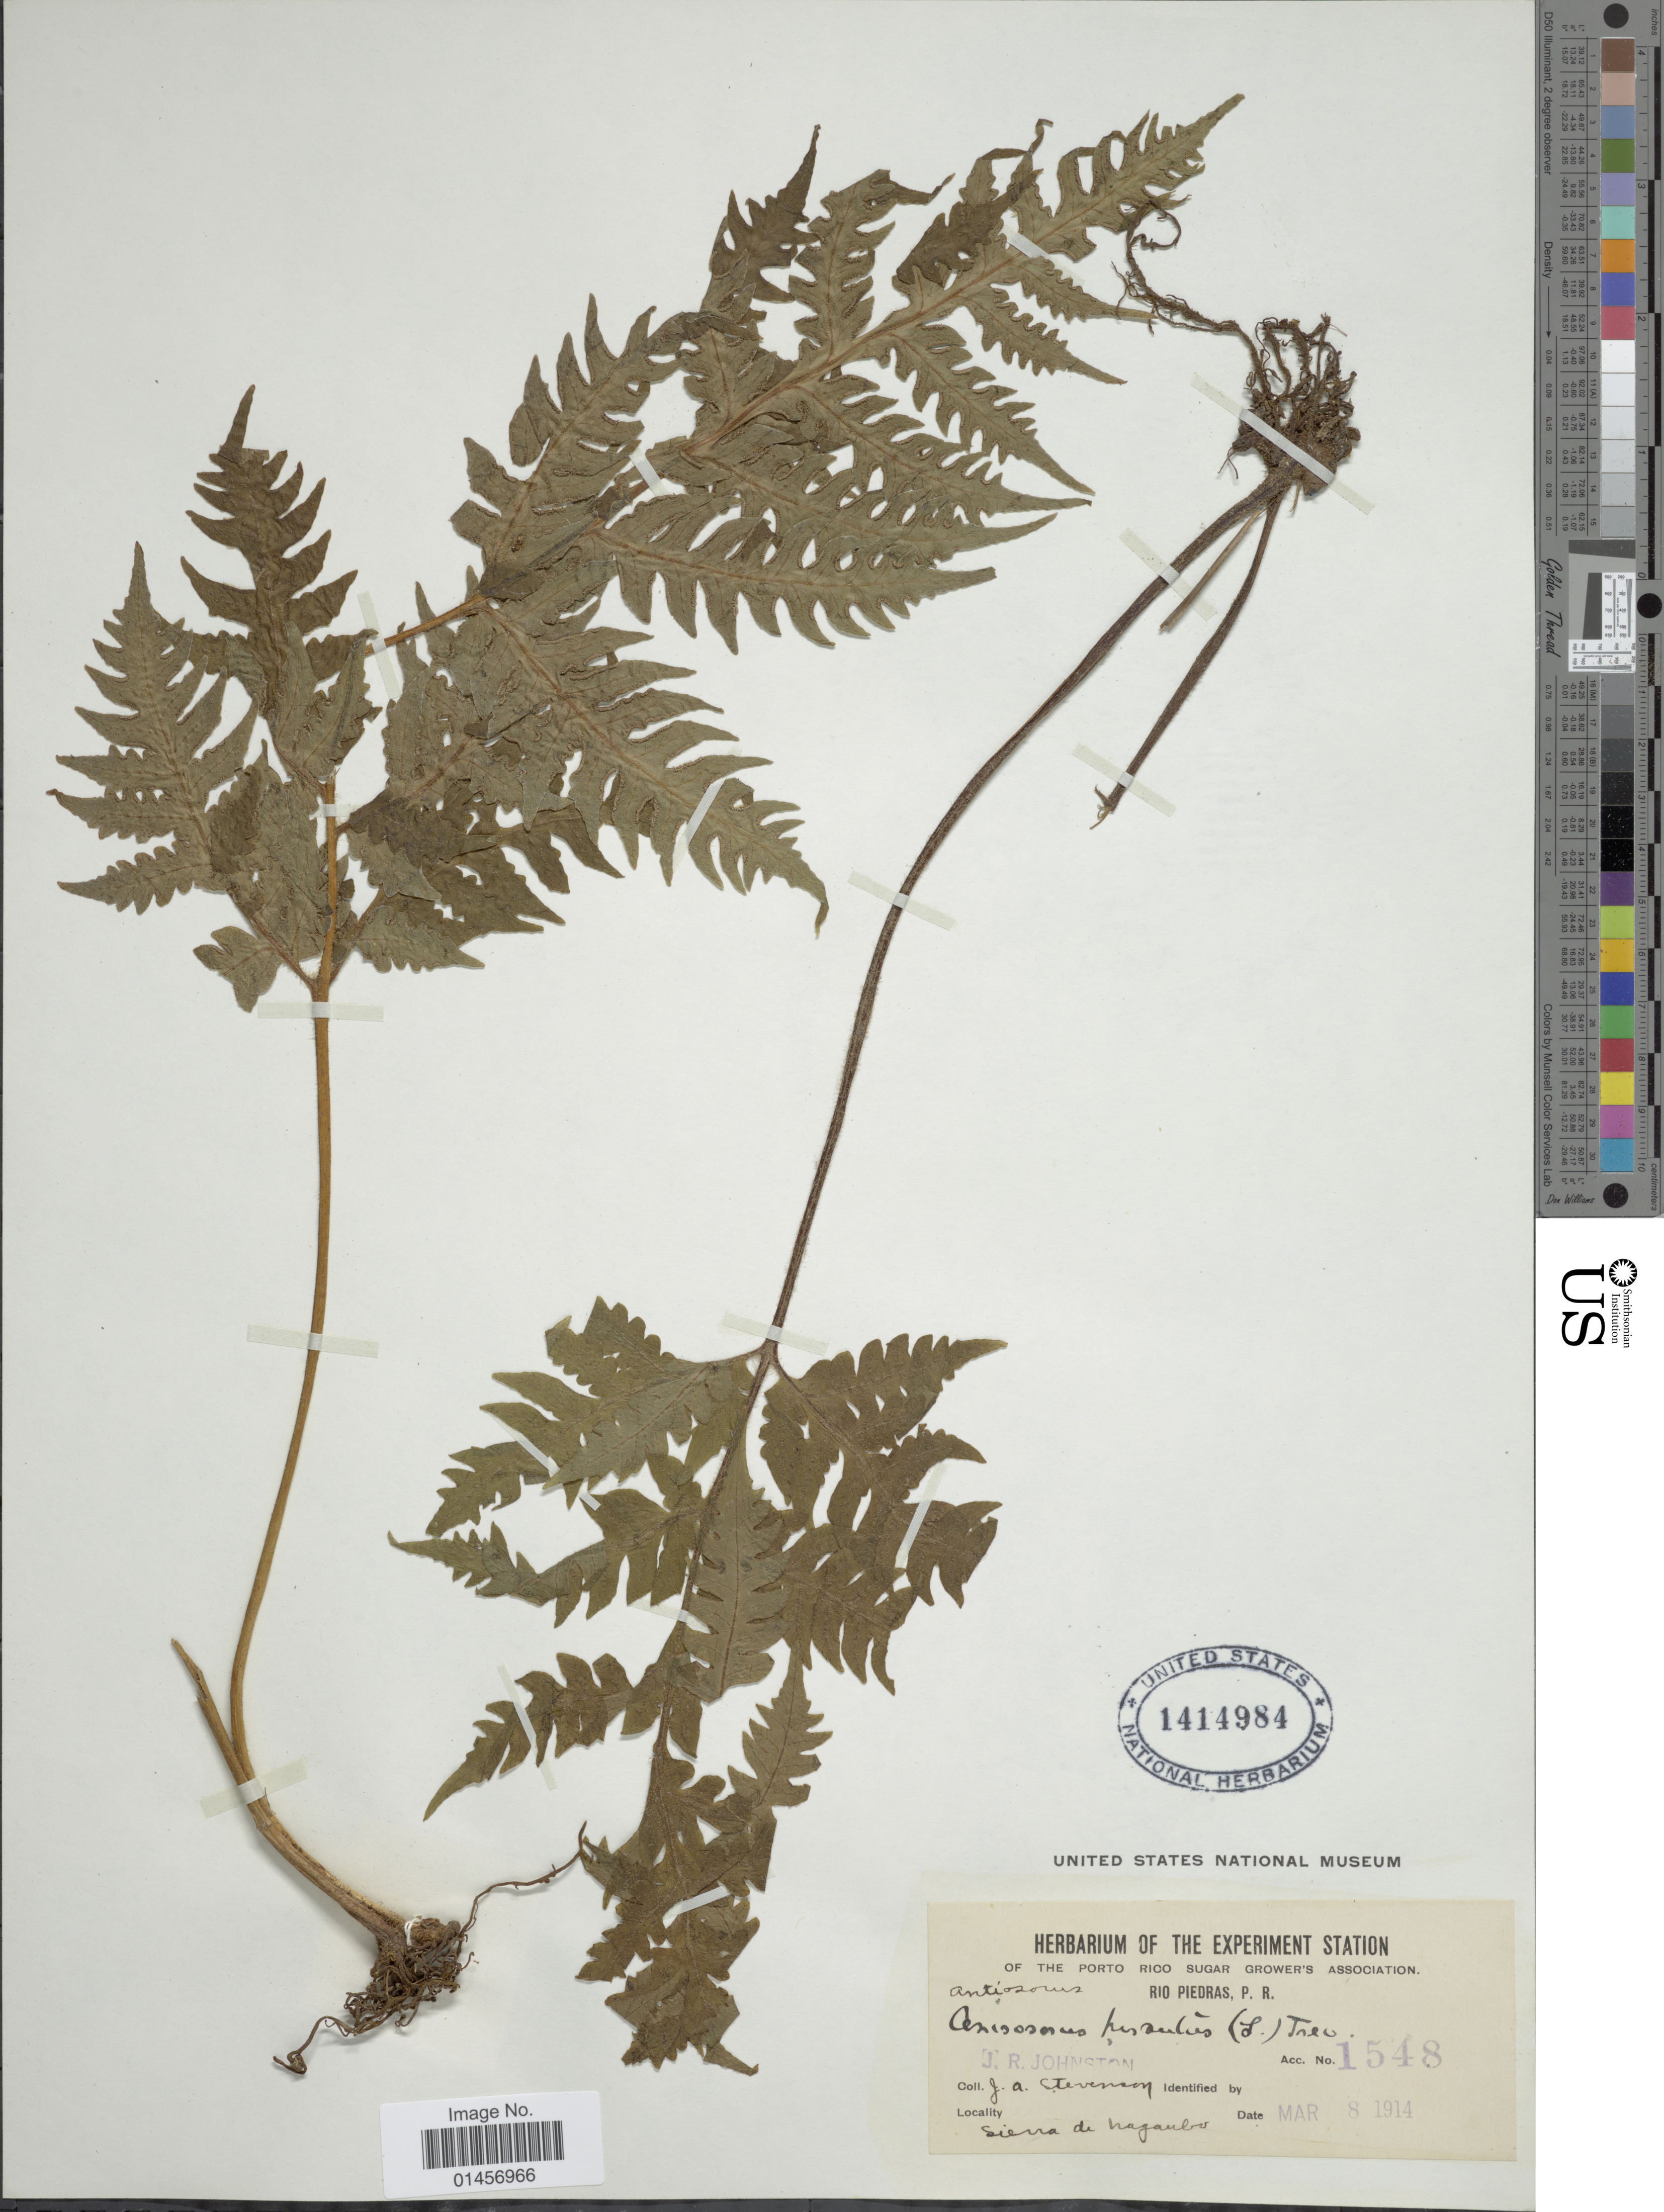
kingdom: Plantae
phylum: Tracheophyta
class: Polypodiopsida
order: Polypodiales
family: Lonchitidaceae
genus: Lonchitis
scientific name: Lonchitis hirsuta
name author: L.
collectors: J. Stevenson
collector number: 1548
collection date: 1914-03-08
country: Puerto Rico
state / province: Rio Piedras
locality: Sierra de Nagaubo.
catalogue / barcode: US 1414984